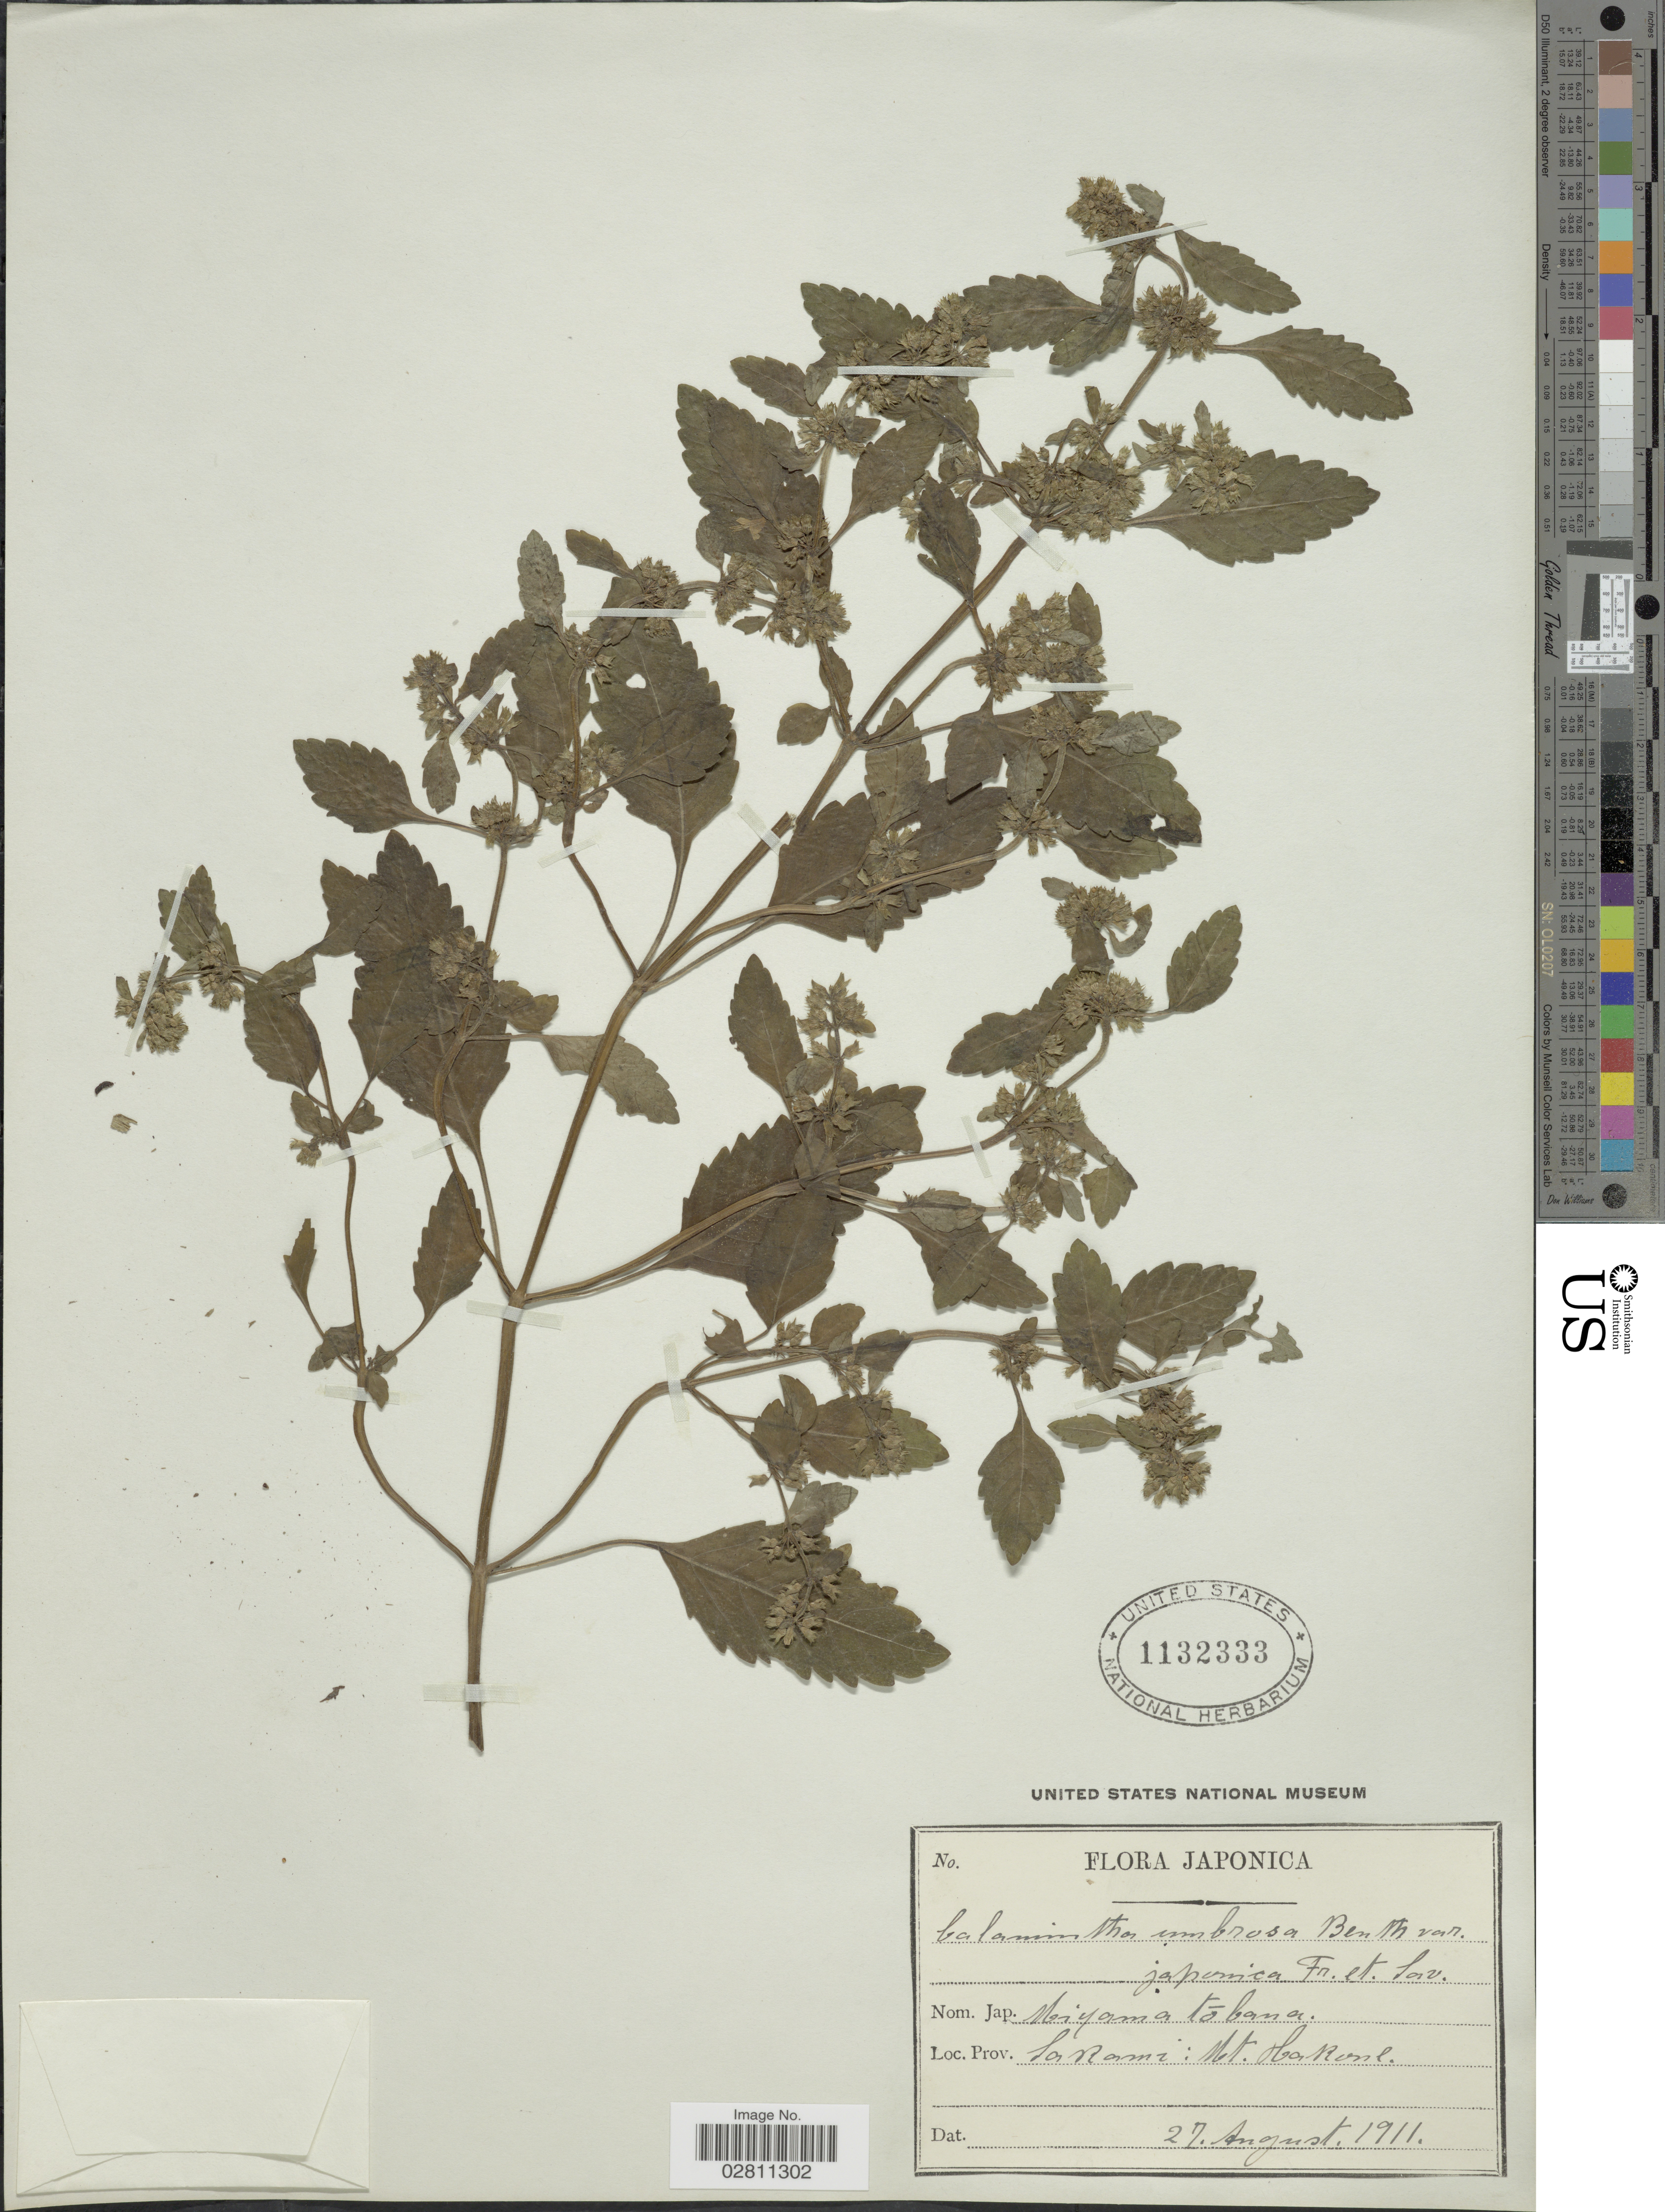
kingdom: Plantae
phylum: Tracheophyta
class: Magnoliopsida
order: Lamiales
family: Lamiaceae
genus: Clinopodium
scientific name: Clinopodium umbrosum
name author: (M. Bieb.) C. Koch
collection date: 1911-08-27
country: Japan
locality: Sakami: Mt. Hakone.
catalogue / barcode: US 1132333